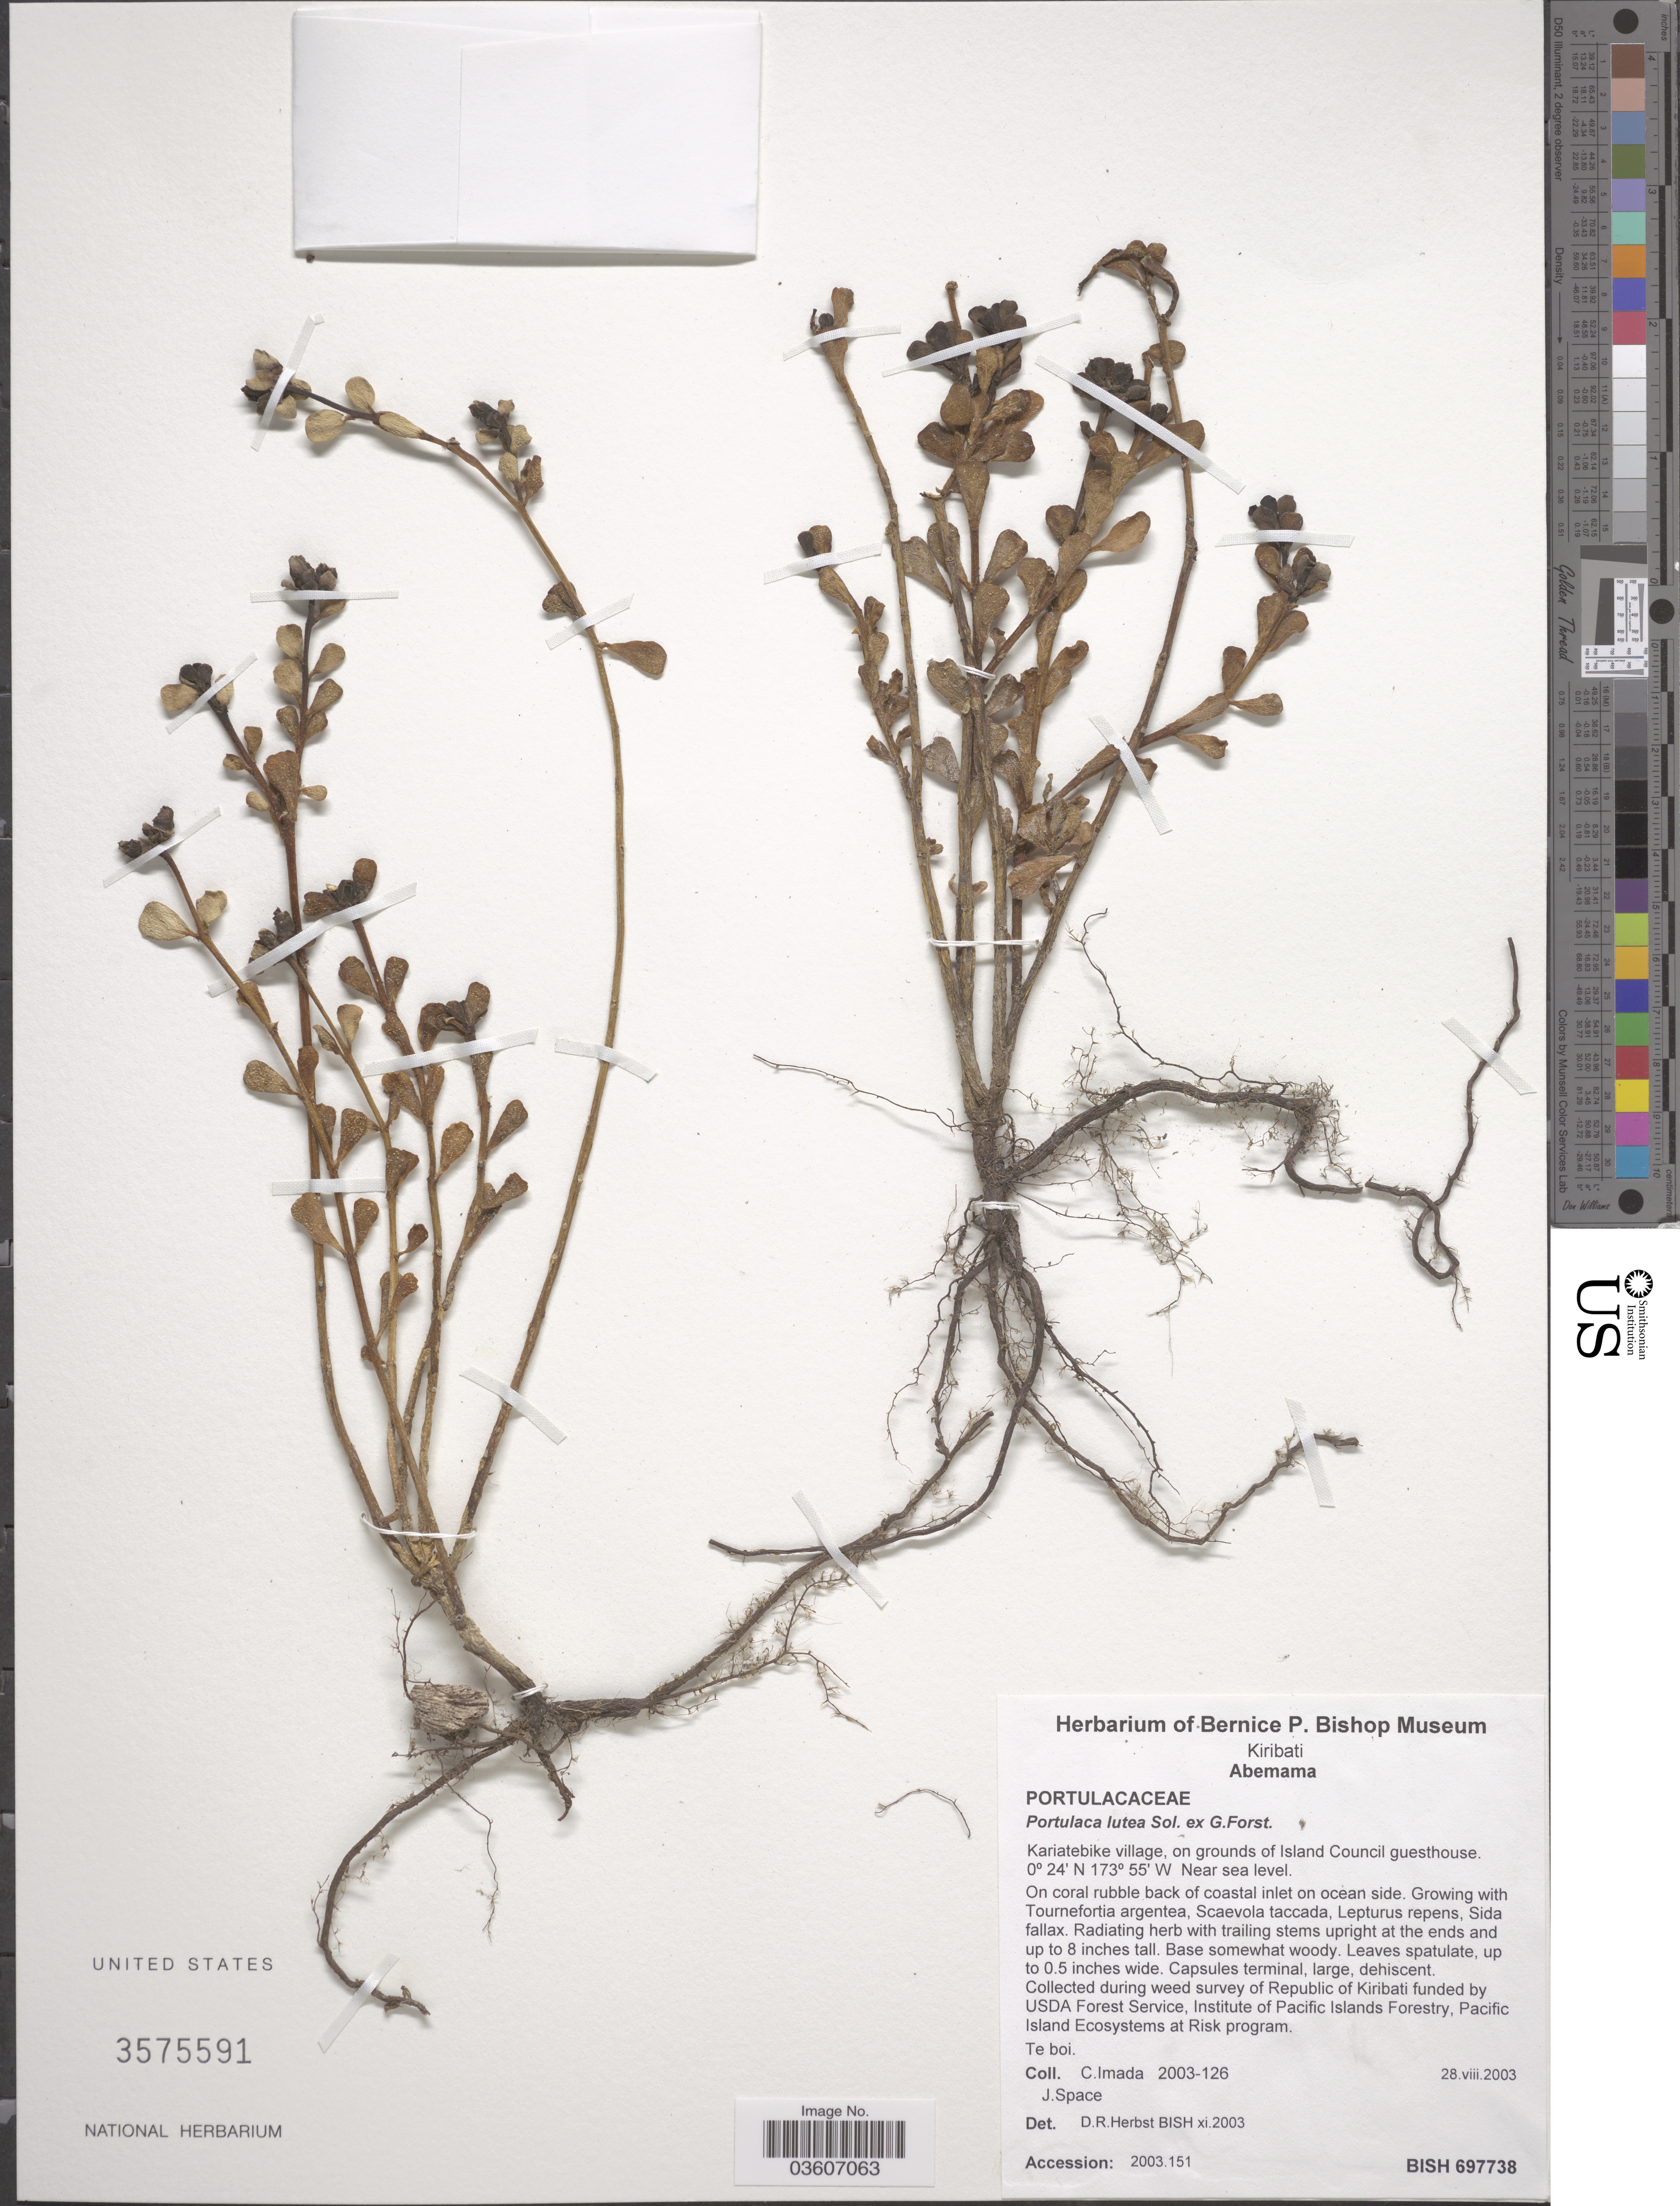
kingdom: Plantae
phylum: Tracheophyta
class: Magnoliopsida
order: Caryophyllales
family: Portulacaceae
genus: Portulaca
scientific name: Portulaca lutea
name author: Sol. ex G. Forst.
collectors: C. Imada & J. Space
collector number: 2003-126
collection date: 2003-03-28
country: Kiribati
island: Abemama Atoll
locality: Abemama. Kariatebike village, on grounds of Island Council guesthouse.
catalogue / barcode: US 3575591